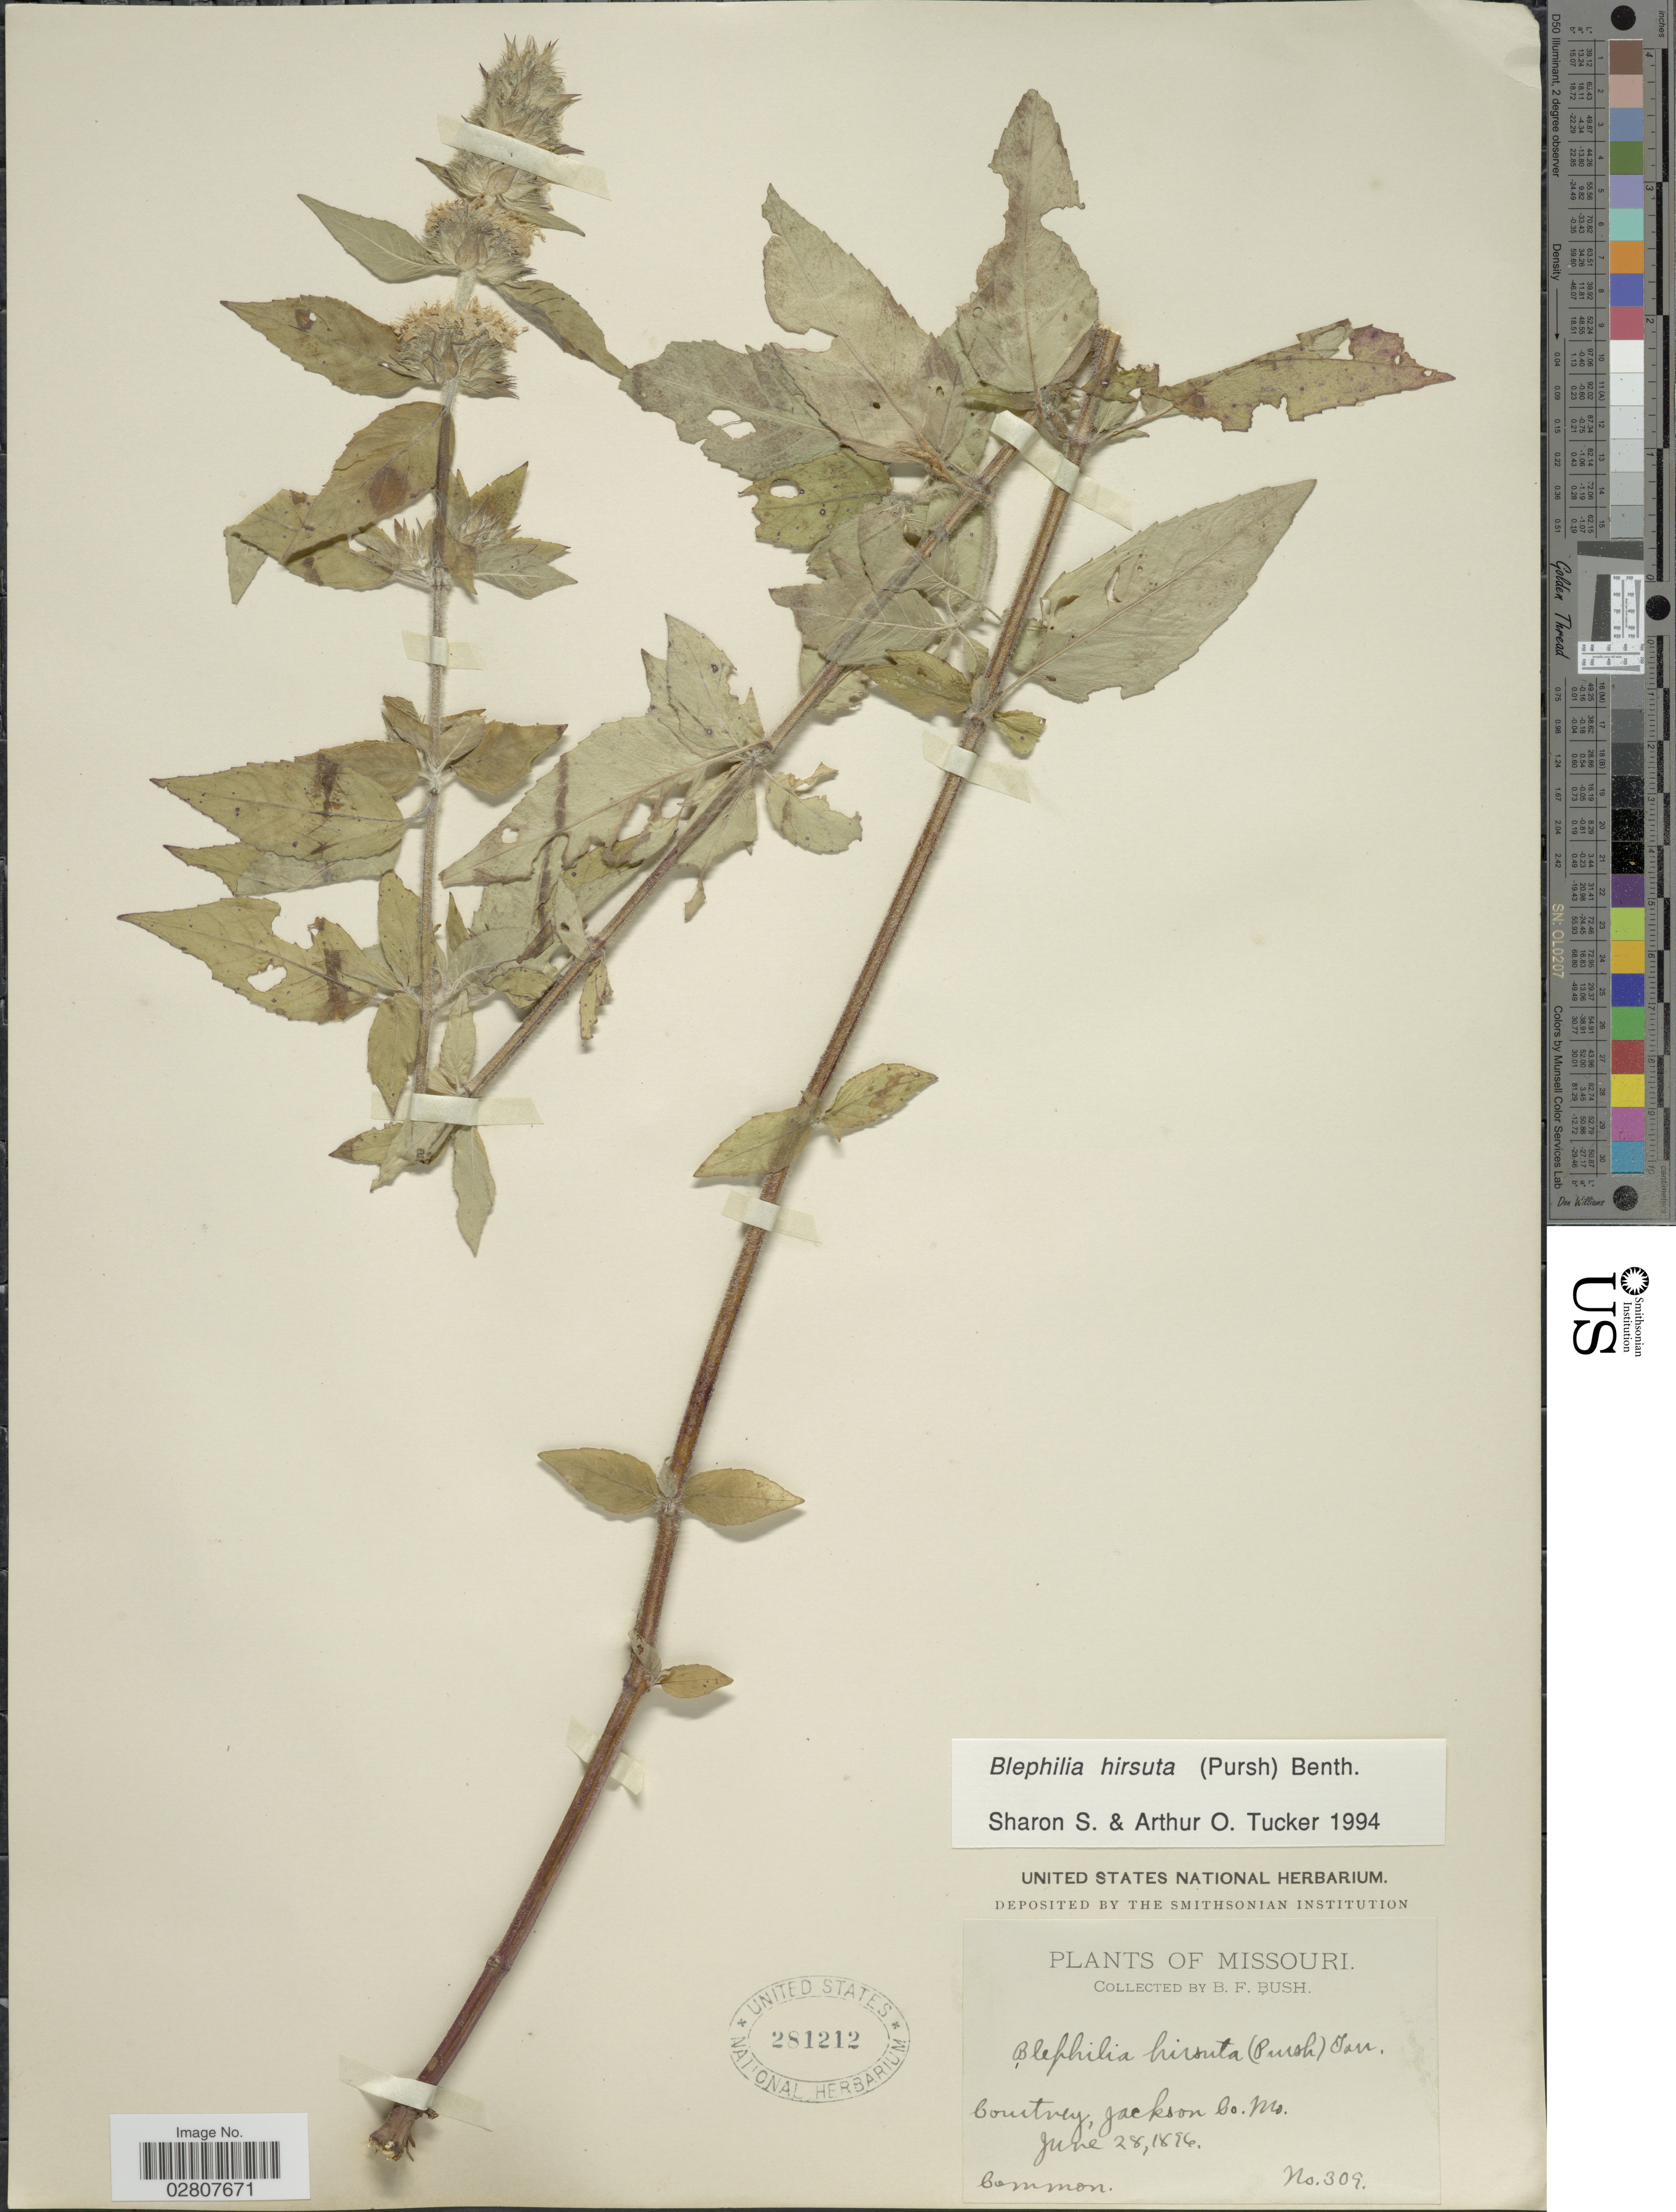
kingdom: Plantae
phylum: Tracheophyta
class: Magnoliopsida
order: Lamiales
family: Lamiaceae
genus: Blephilia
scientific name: Blephilia hirsuta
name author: (Pursh) Benth.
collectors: B. F. Bush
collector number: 309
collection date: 1896-06-28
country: United States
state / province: Missouri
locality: Courtney, Jackson Co.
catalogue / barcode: US 281212